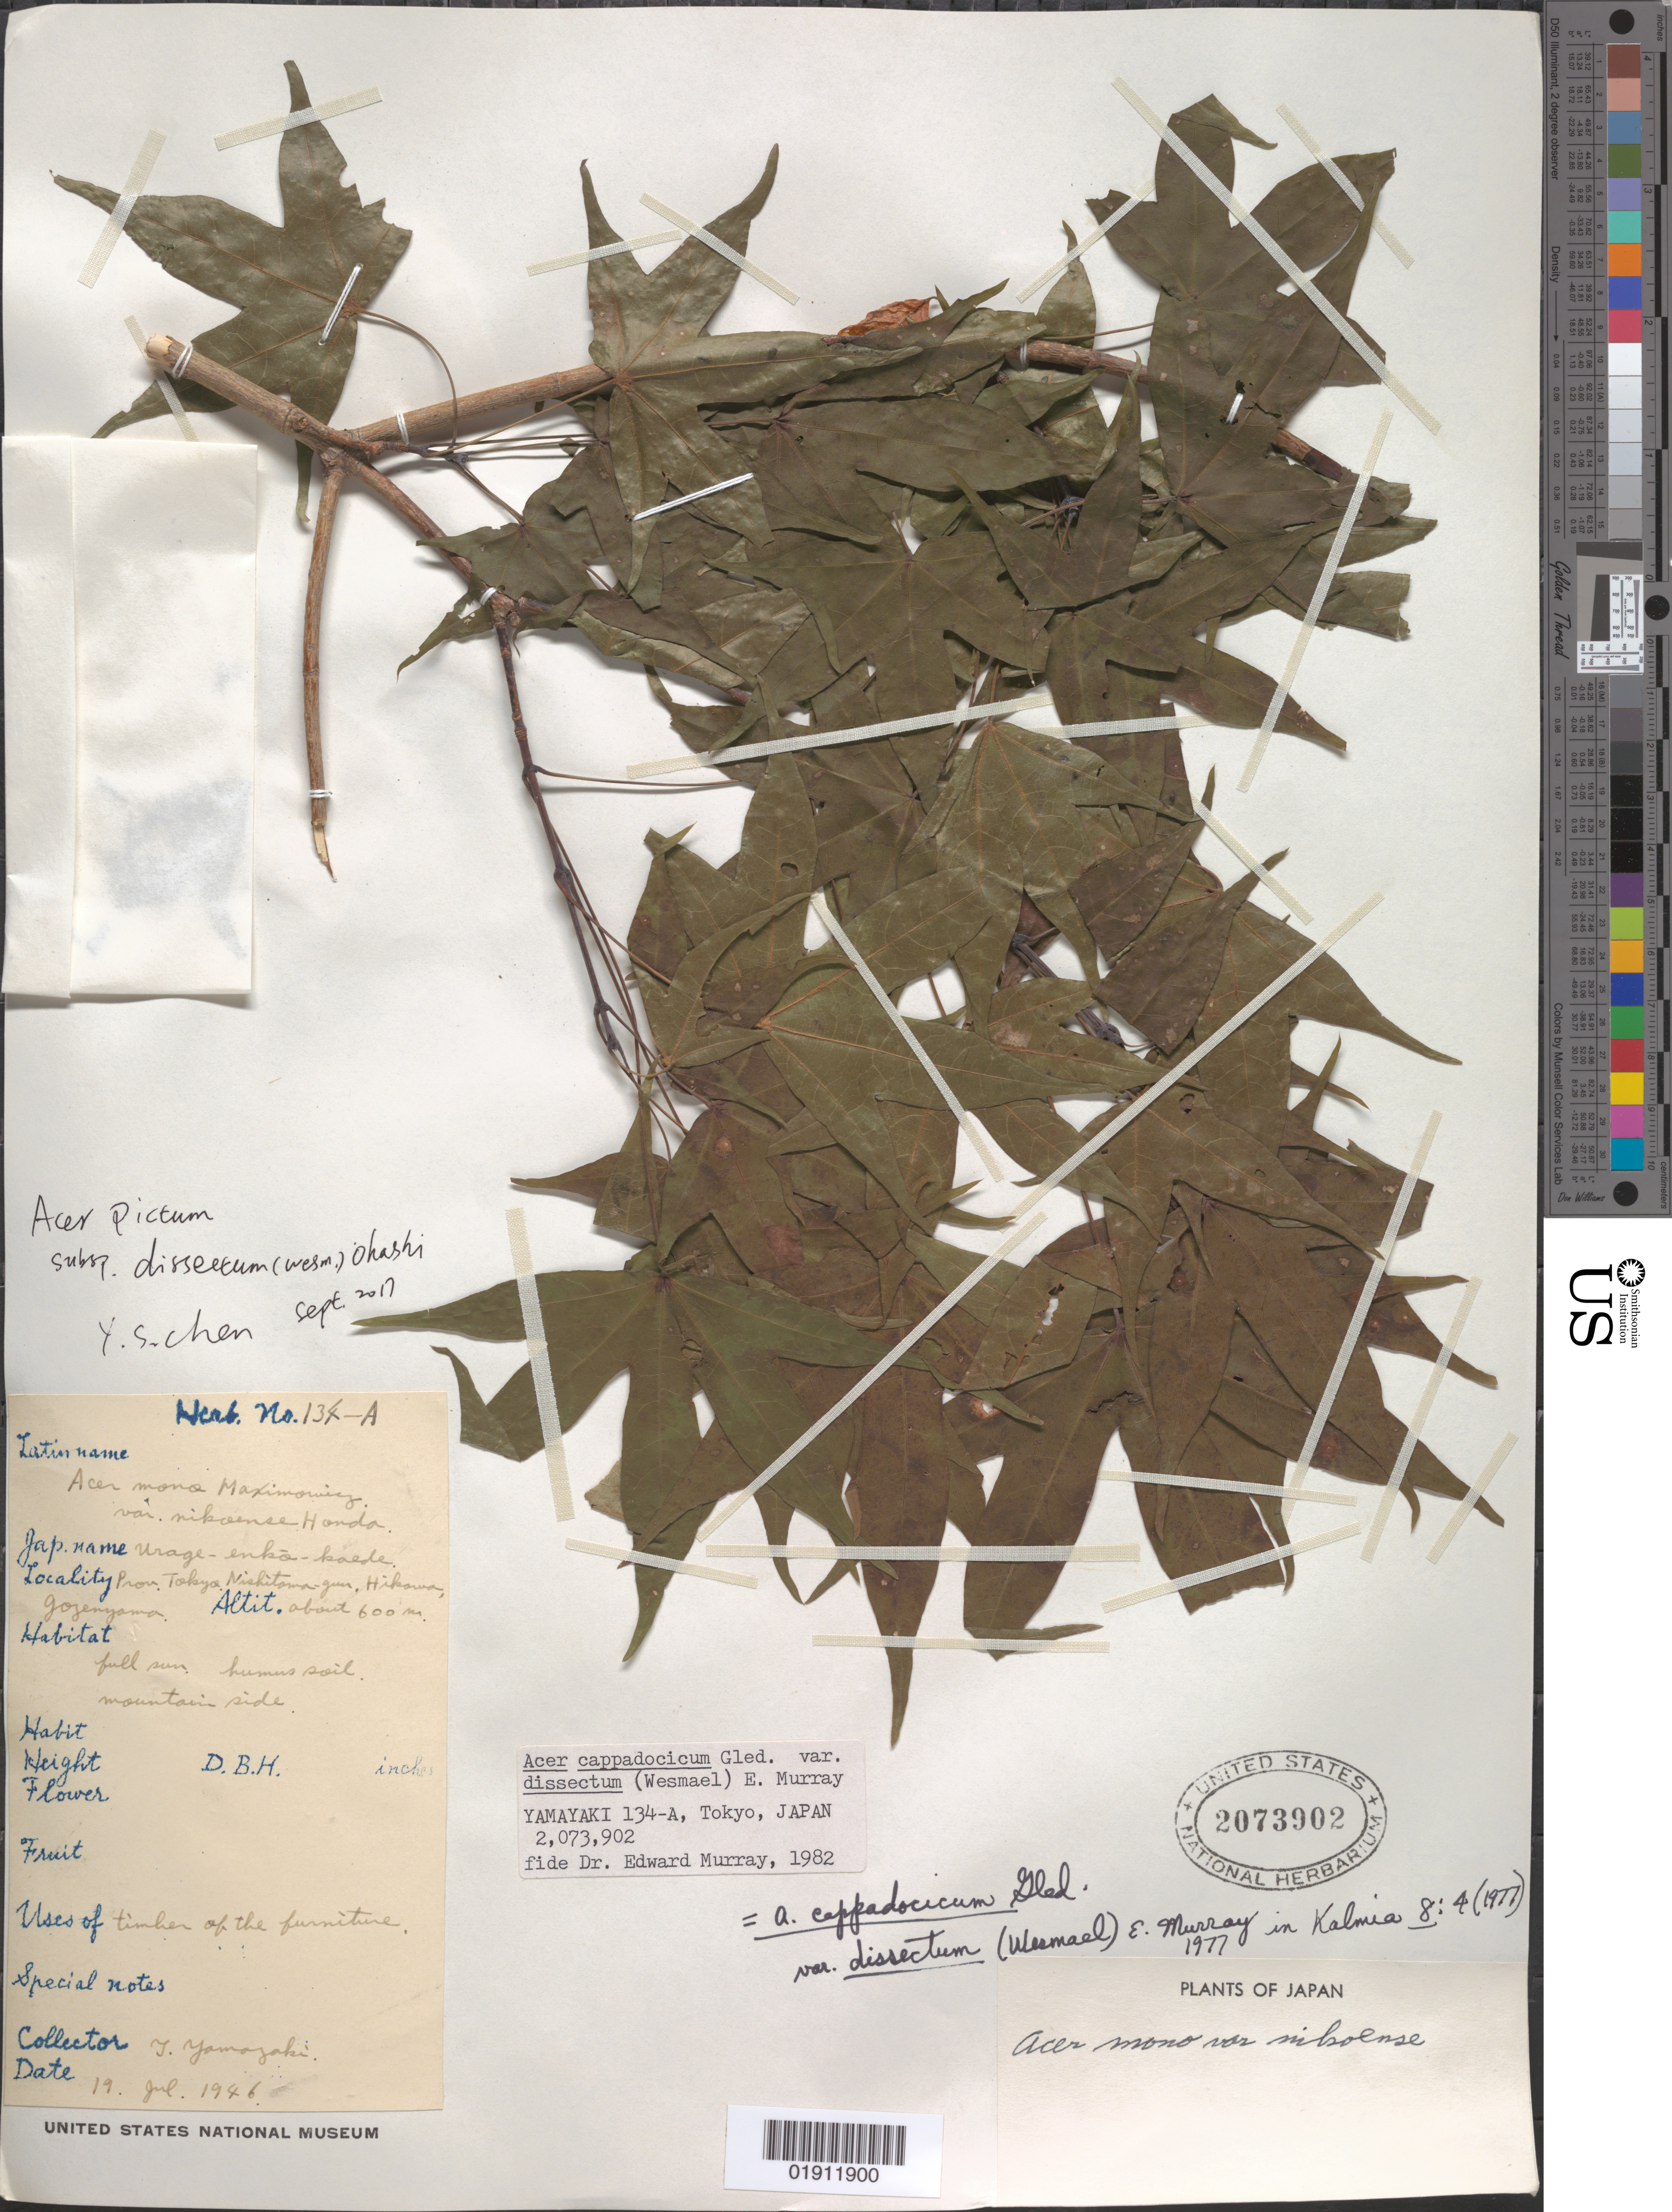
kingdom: Plantae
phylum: Tracheophyta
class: Magnoliopsida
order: Sapindales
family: Sapindaceae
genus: Acer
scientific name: Acer cappadocicum var. dissectum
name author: (Wesm.) A.E. Murray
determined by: Murray, Edward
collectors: T. Yamazaki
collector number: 134-A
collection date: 1946-07-19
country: Japan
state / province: Tokyo, Federal City of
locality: Nishitama-gun, Hikawa, Gozenyama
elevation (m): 600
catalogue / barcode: US 2073902